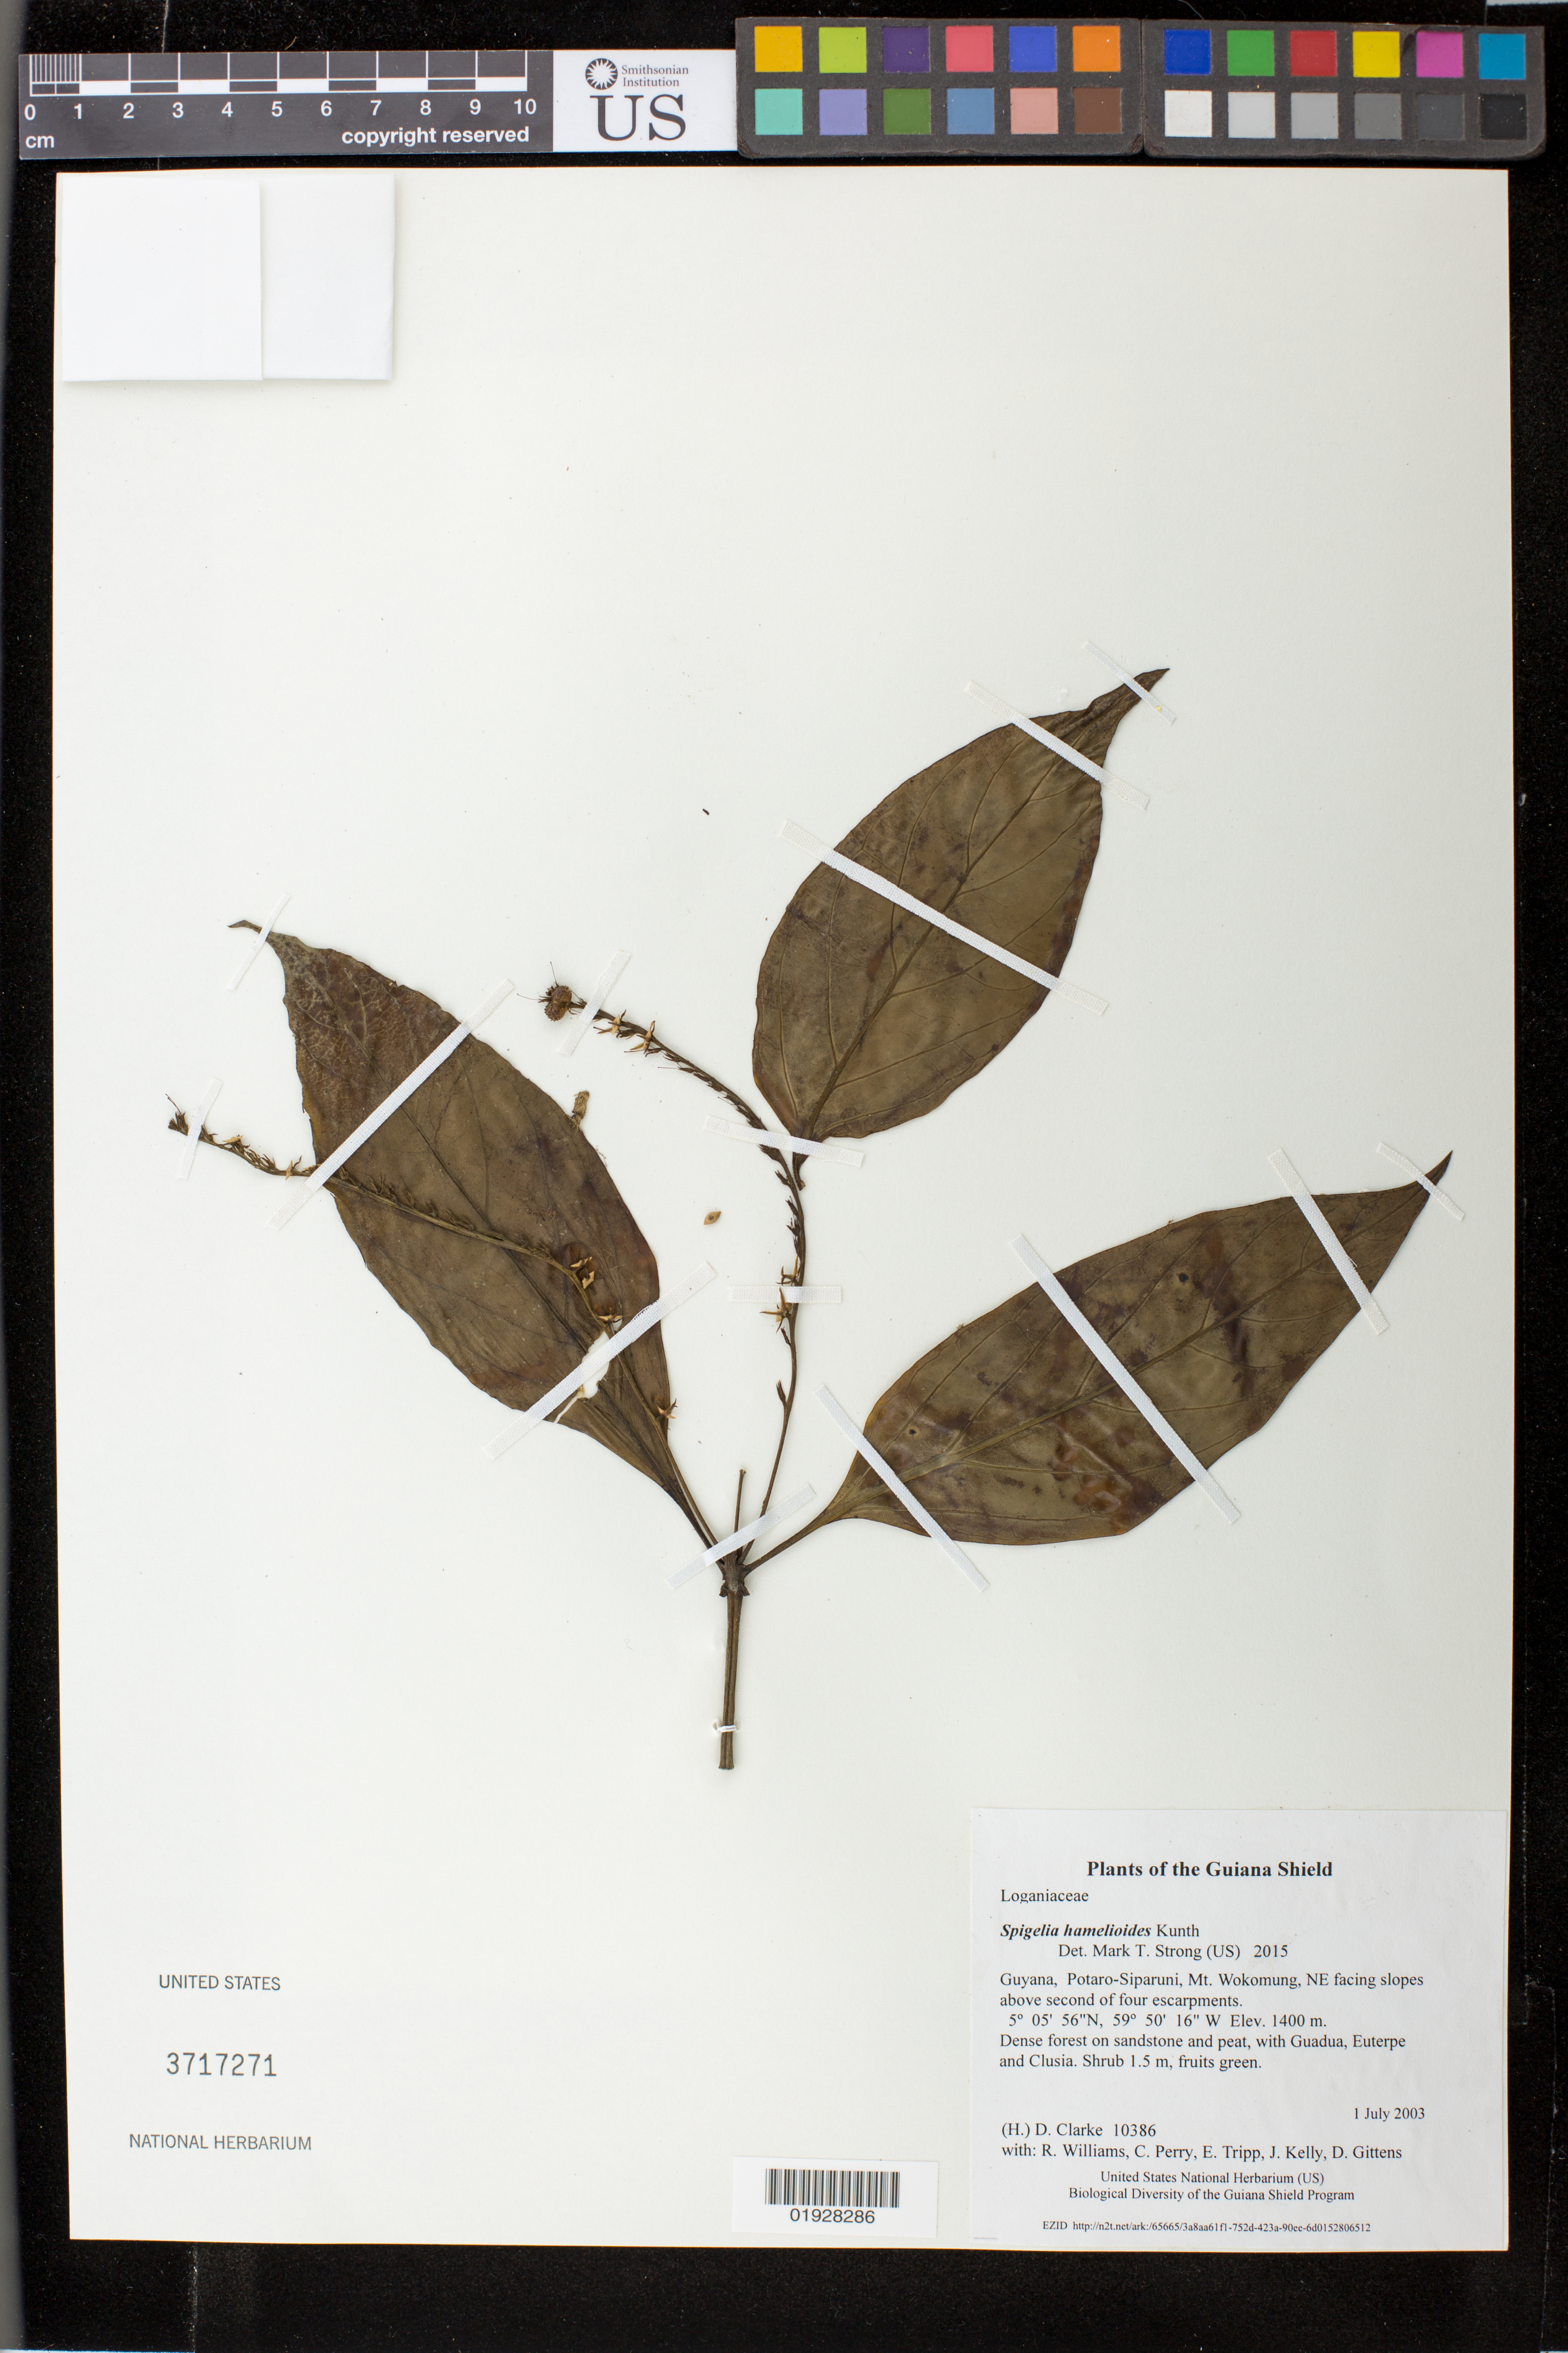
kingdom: Plantae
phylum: Tracheophyta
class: Magnoliopsida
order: Gentianales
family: Loganiaceae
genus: Spigelia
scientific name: Spigelia hamelioides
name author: Kunth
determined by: Strong, M. T., (US), Smithsonian Institution - National Museum of Natural History (UNITED STATES)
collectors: H. D. Clarke, R. Williams, C. Perry, E. Tripp, J. Kelly, D. Gittens & S. R. Stern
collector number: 10386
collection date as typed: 1 July 2003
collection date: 2003-07-01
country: Guyana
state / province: Potaro-Siparuni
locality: Mt. Wokomung, NE facing slopes above second of four escarpments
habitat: Dense forest on sandstone and peat, with Guadua, Euterpe and Clusia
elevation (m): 1400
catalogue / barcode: US 3717271